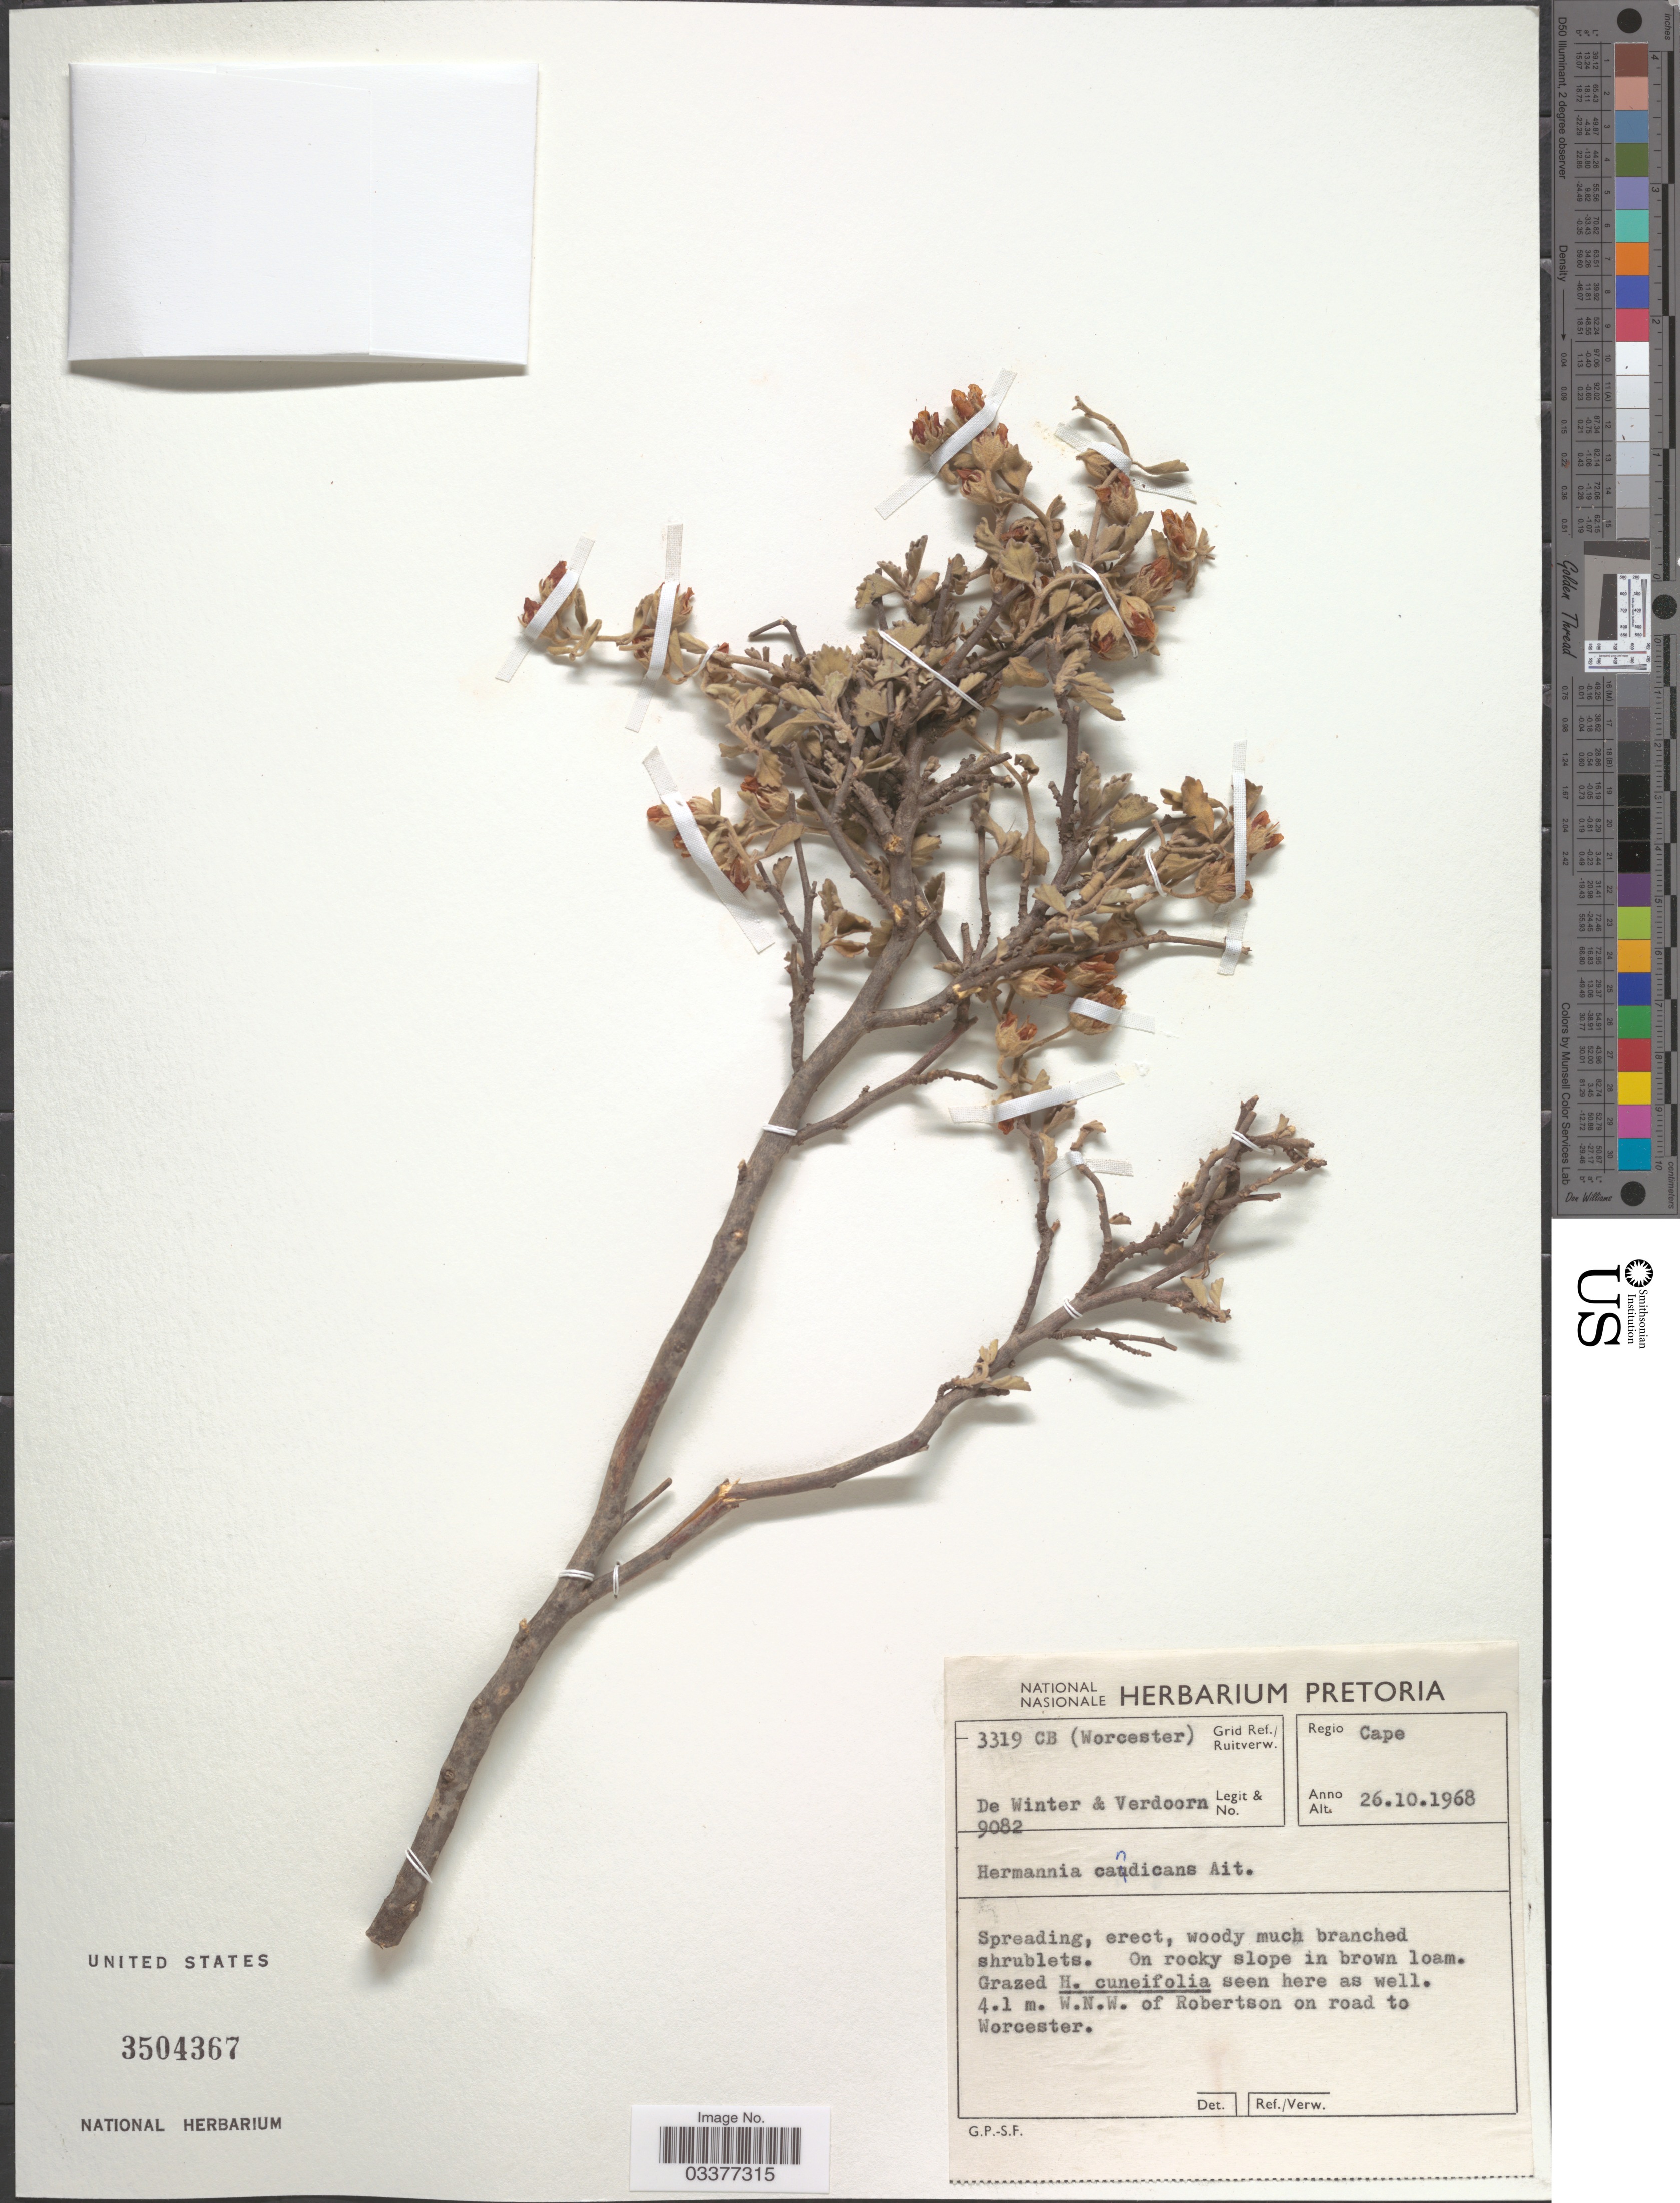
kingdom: Plantae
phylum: Tracheophyta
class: Magnoliopsida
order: Malvales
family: Malvaceae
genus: Hermannia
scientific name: Hermannia candicans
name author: Aiton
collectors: -- de Winter & -. Verdoorn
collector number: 9082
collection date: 1968-10-26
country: South Africa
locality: Grid Ref./ Ruitverw. Regio Cape. 3319 CB (Worcester). 4.1 m. W.N.W. of Robertson on road to Worcester.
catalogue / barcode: US 3504367